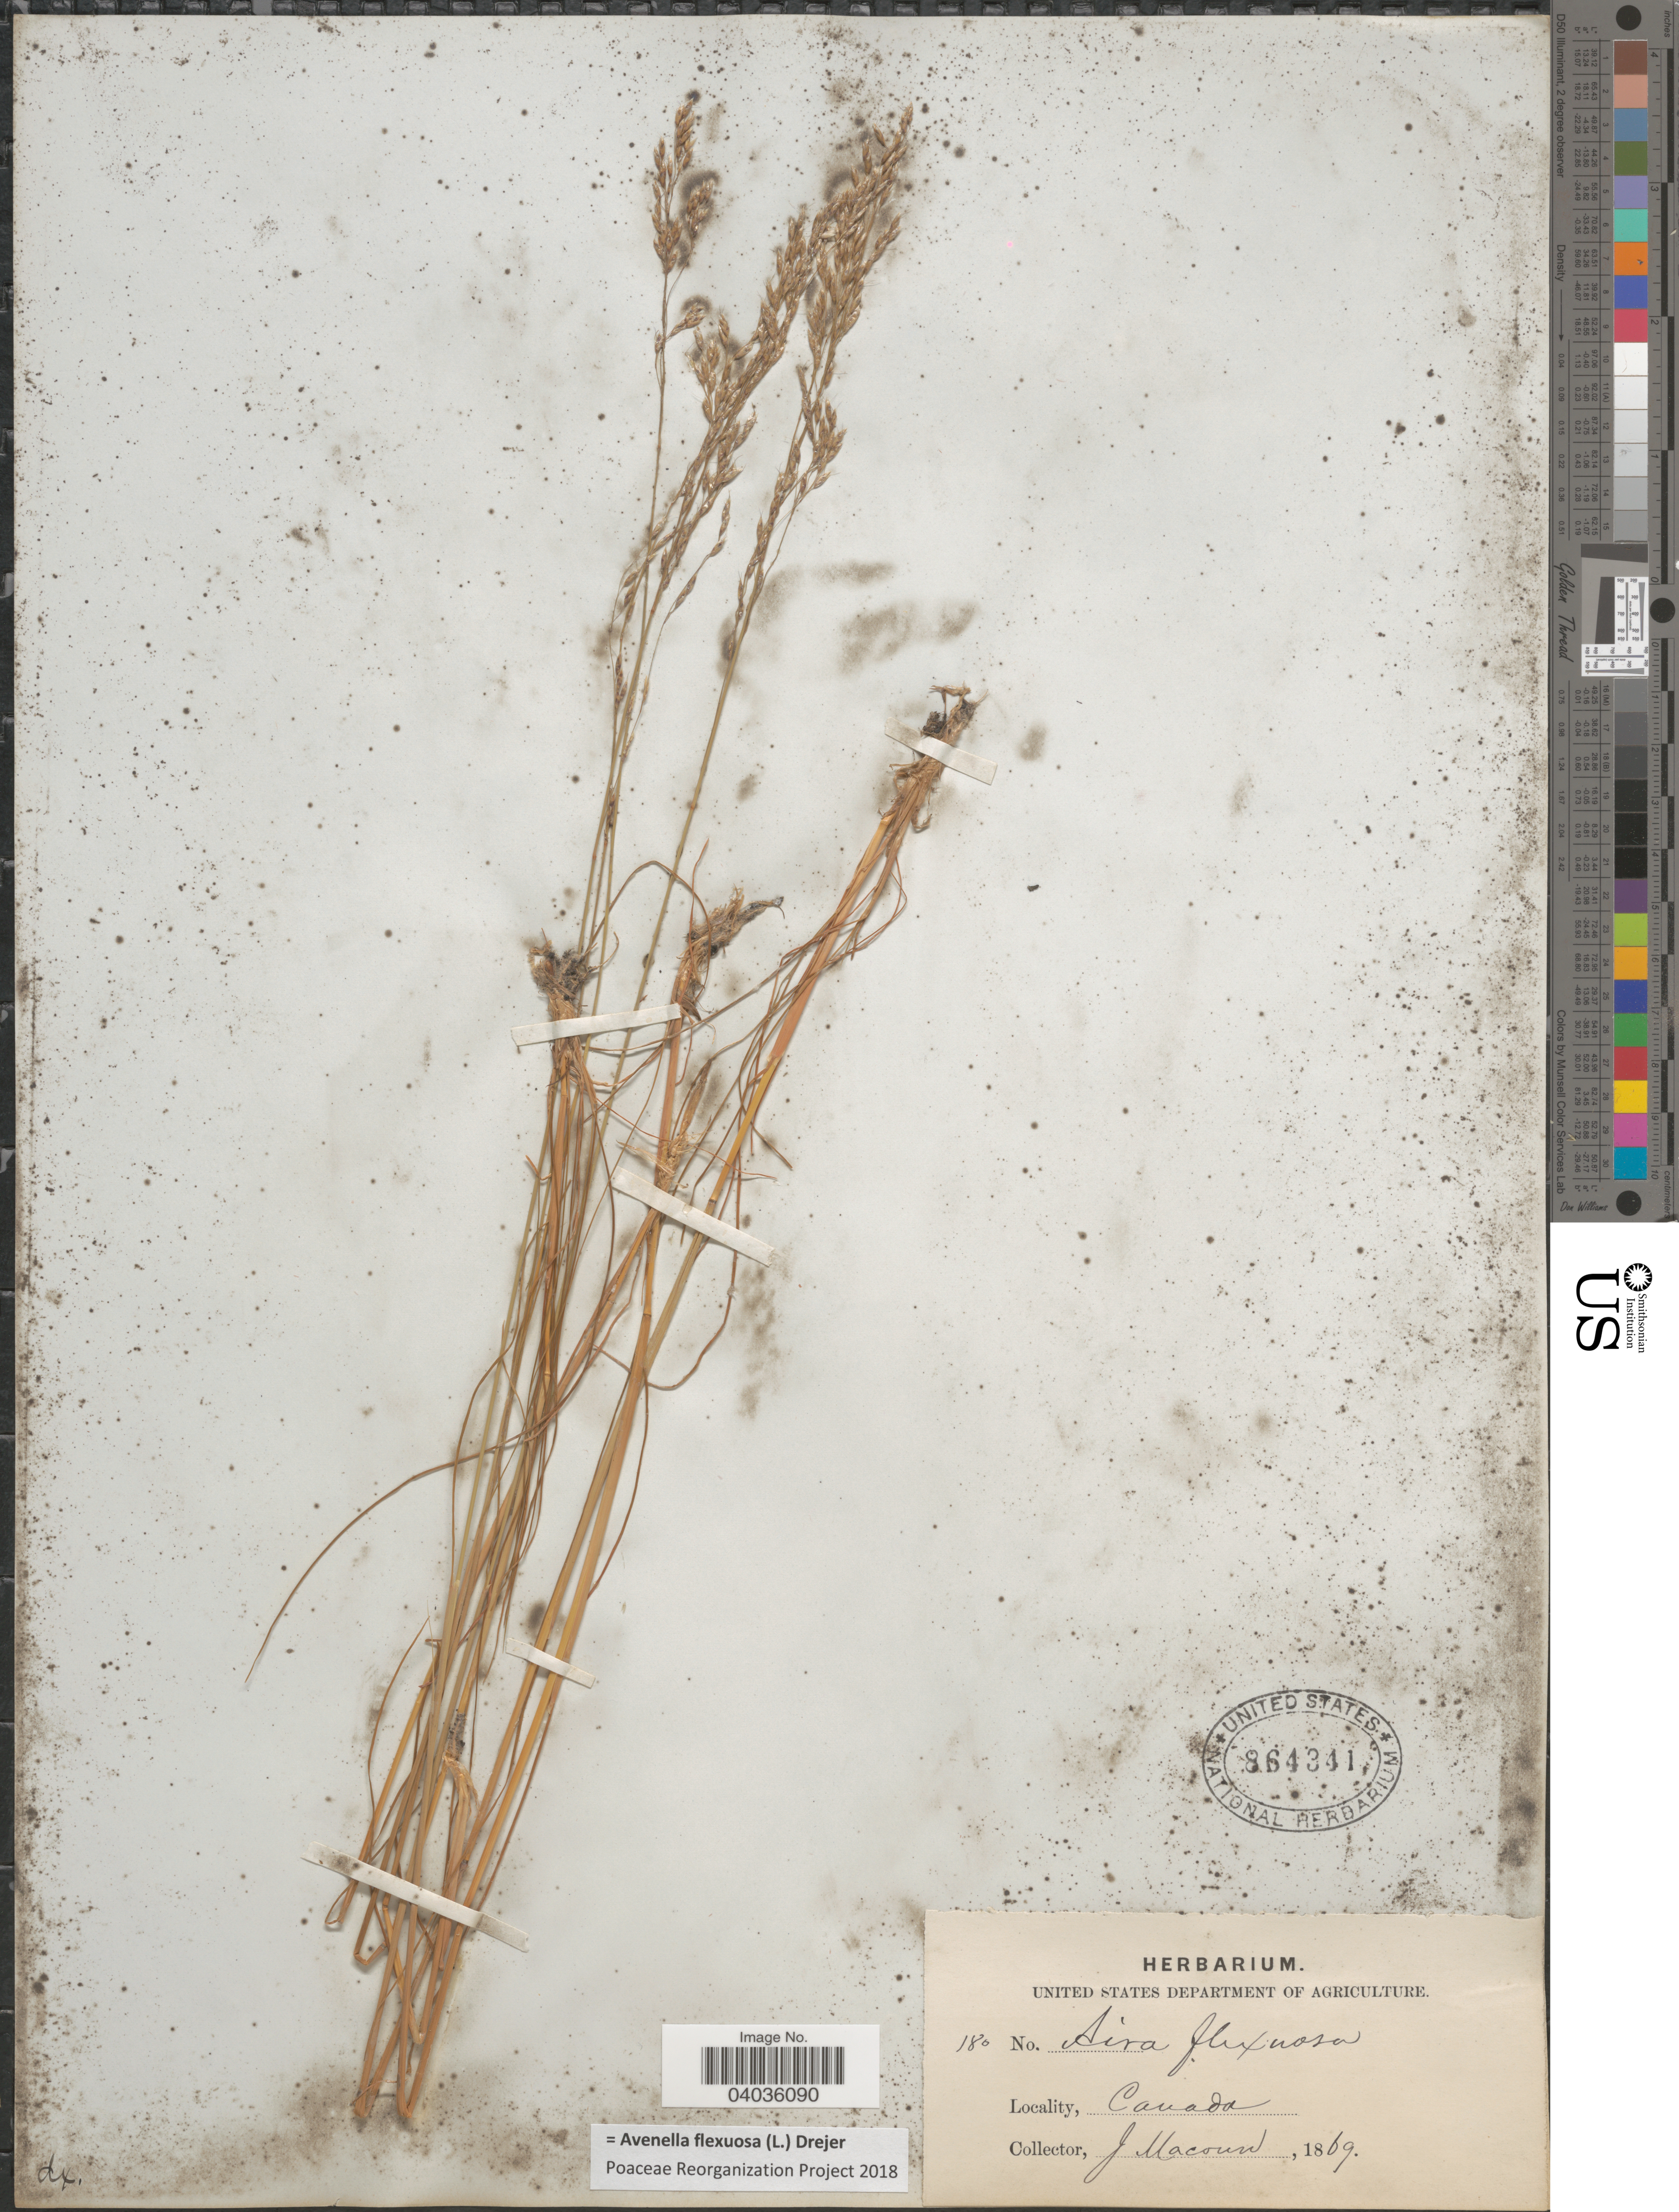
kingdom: Plantae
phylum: Tracheophyta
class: Liliopsida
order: Poales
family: Poaceae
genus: Avenella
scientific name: Avenella flexuosa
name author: (L.) Drejer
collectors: J. Macoun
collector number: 180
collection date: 1869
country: Canada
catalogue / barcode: US 864341